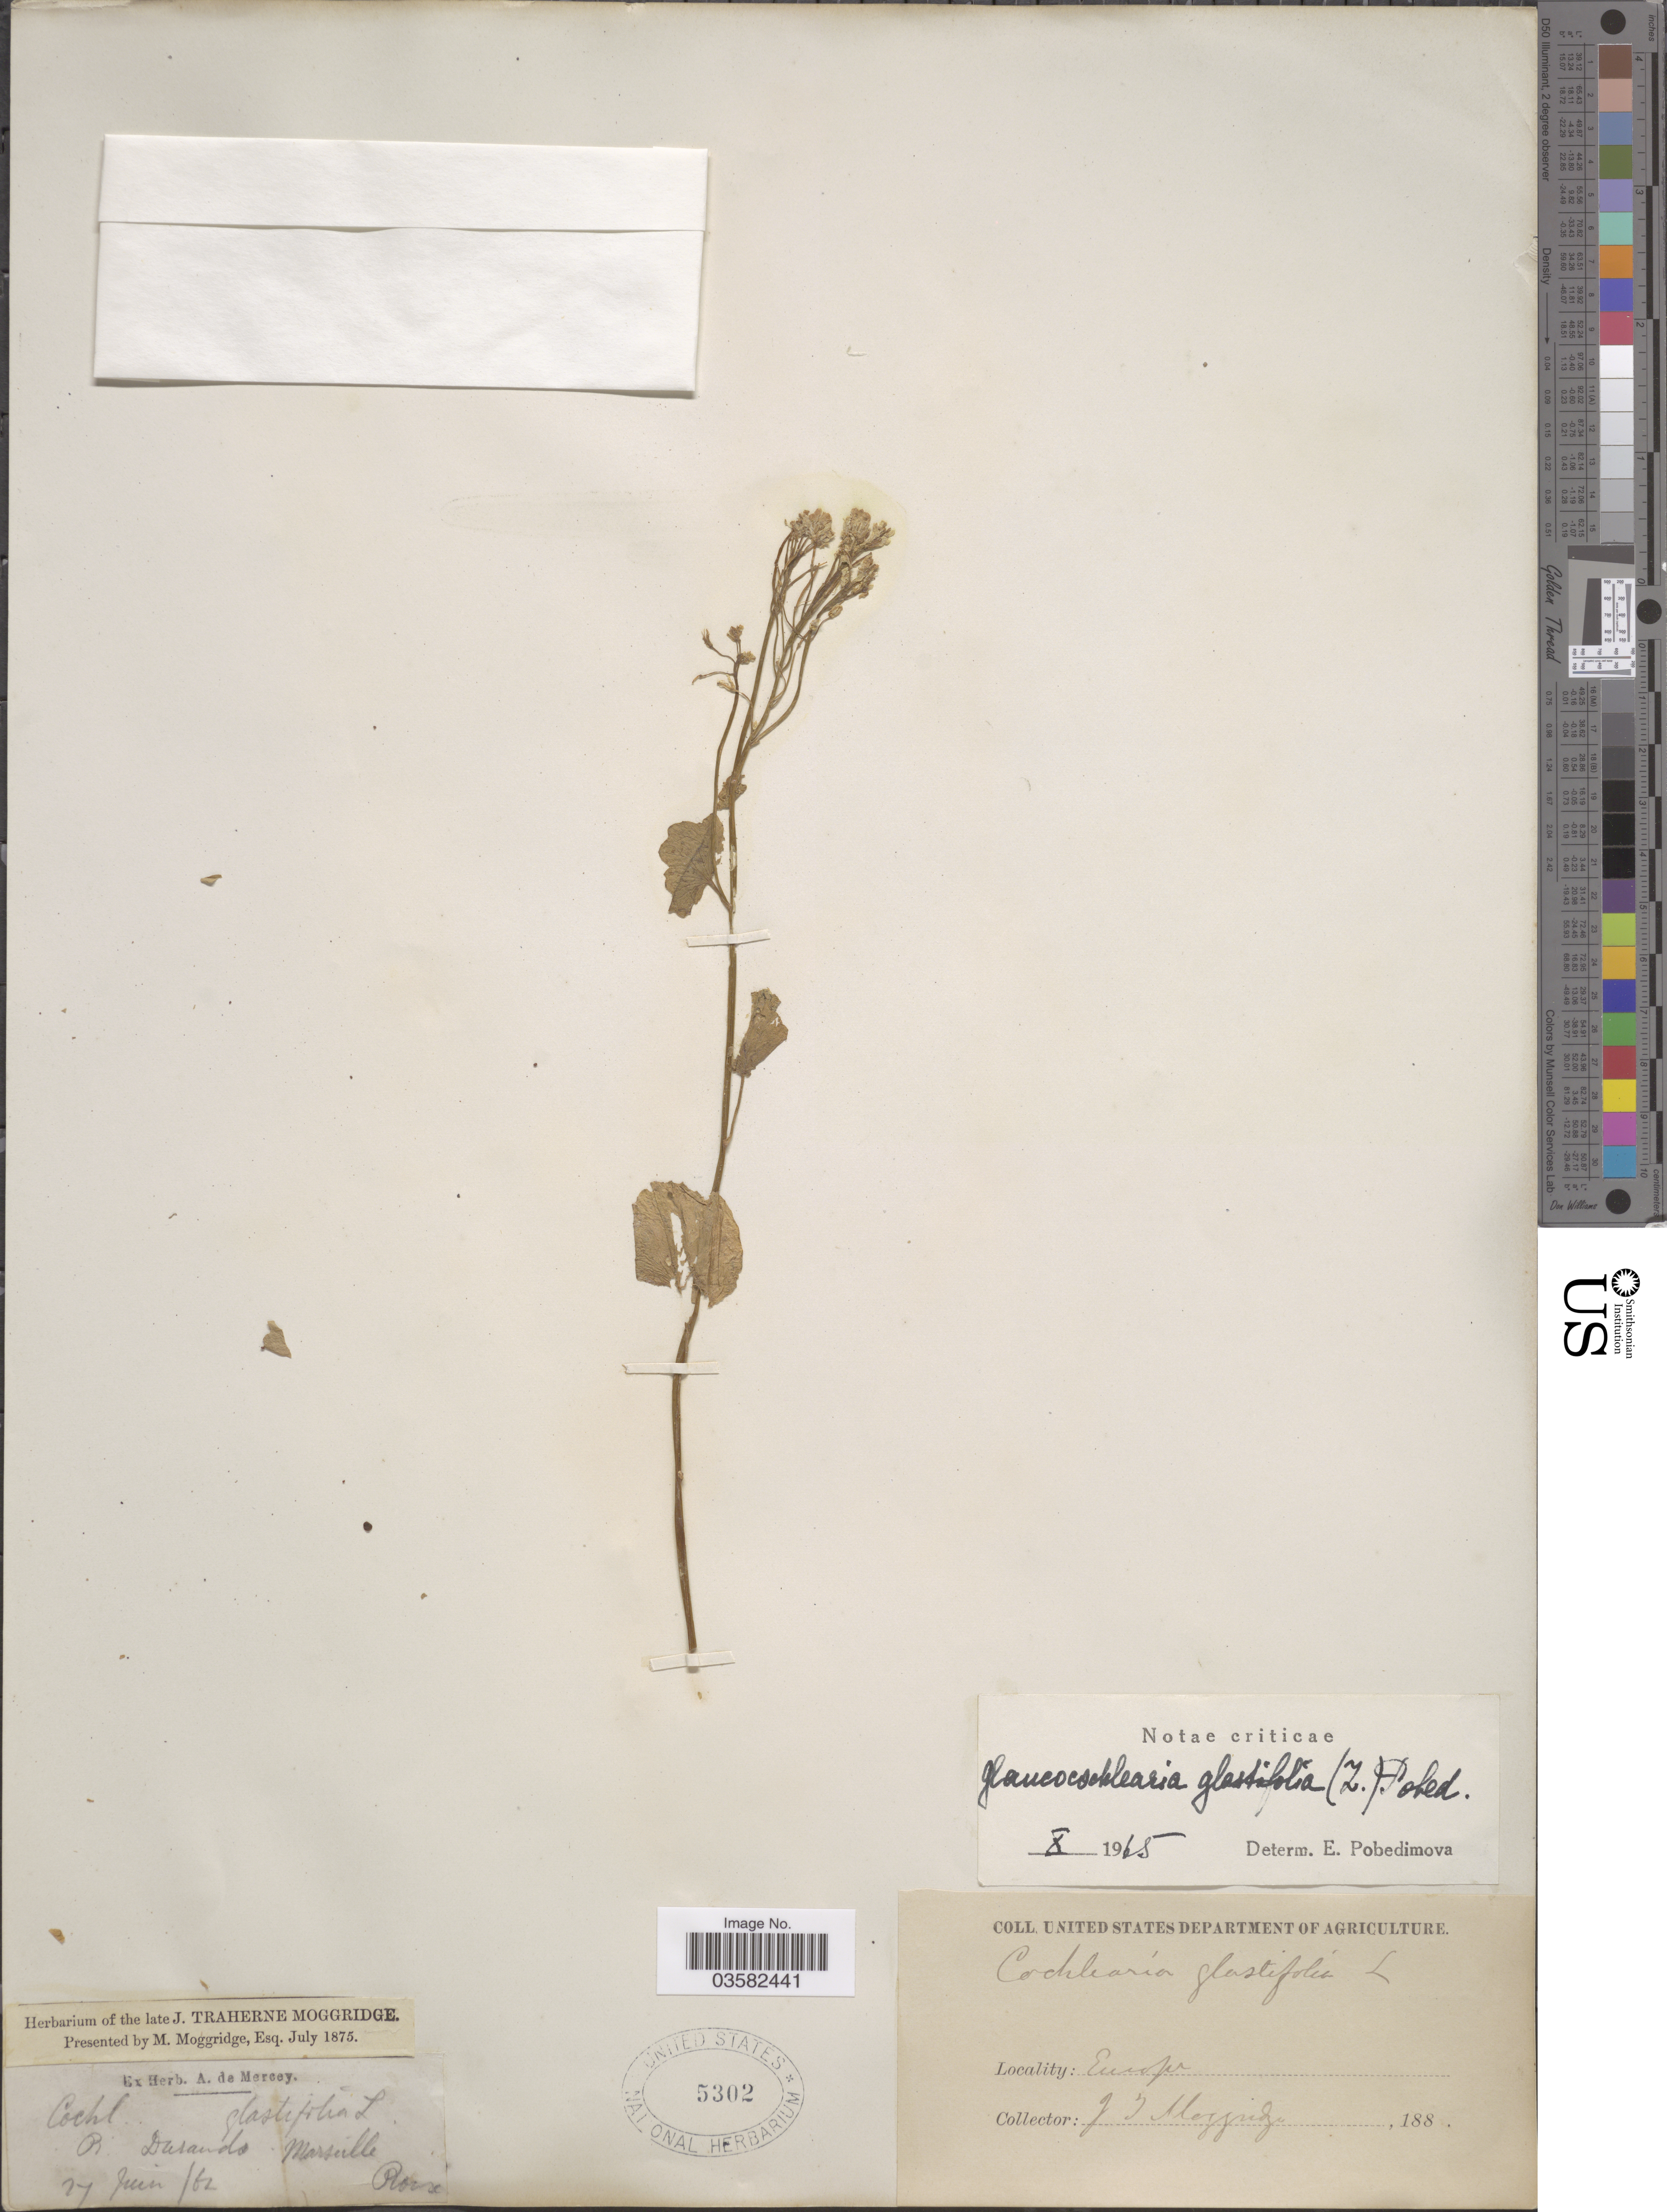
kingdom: Plantae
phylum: Tracheophyta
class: Magnoliopsida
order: Brassicales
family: Brassicaceae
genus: Glaucocochlearia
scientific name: Glaucocochlearia glastifolia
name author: (L.) Pobed.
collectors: J. T. Moggridge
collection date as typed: Transcribed d/m/y: 27/6/62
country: France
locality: Dusando [interpreted] Marseille. Europe.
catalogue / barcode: US 5302